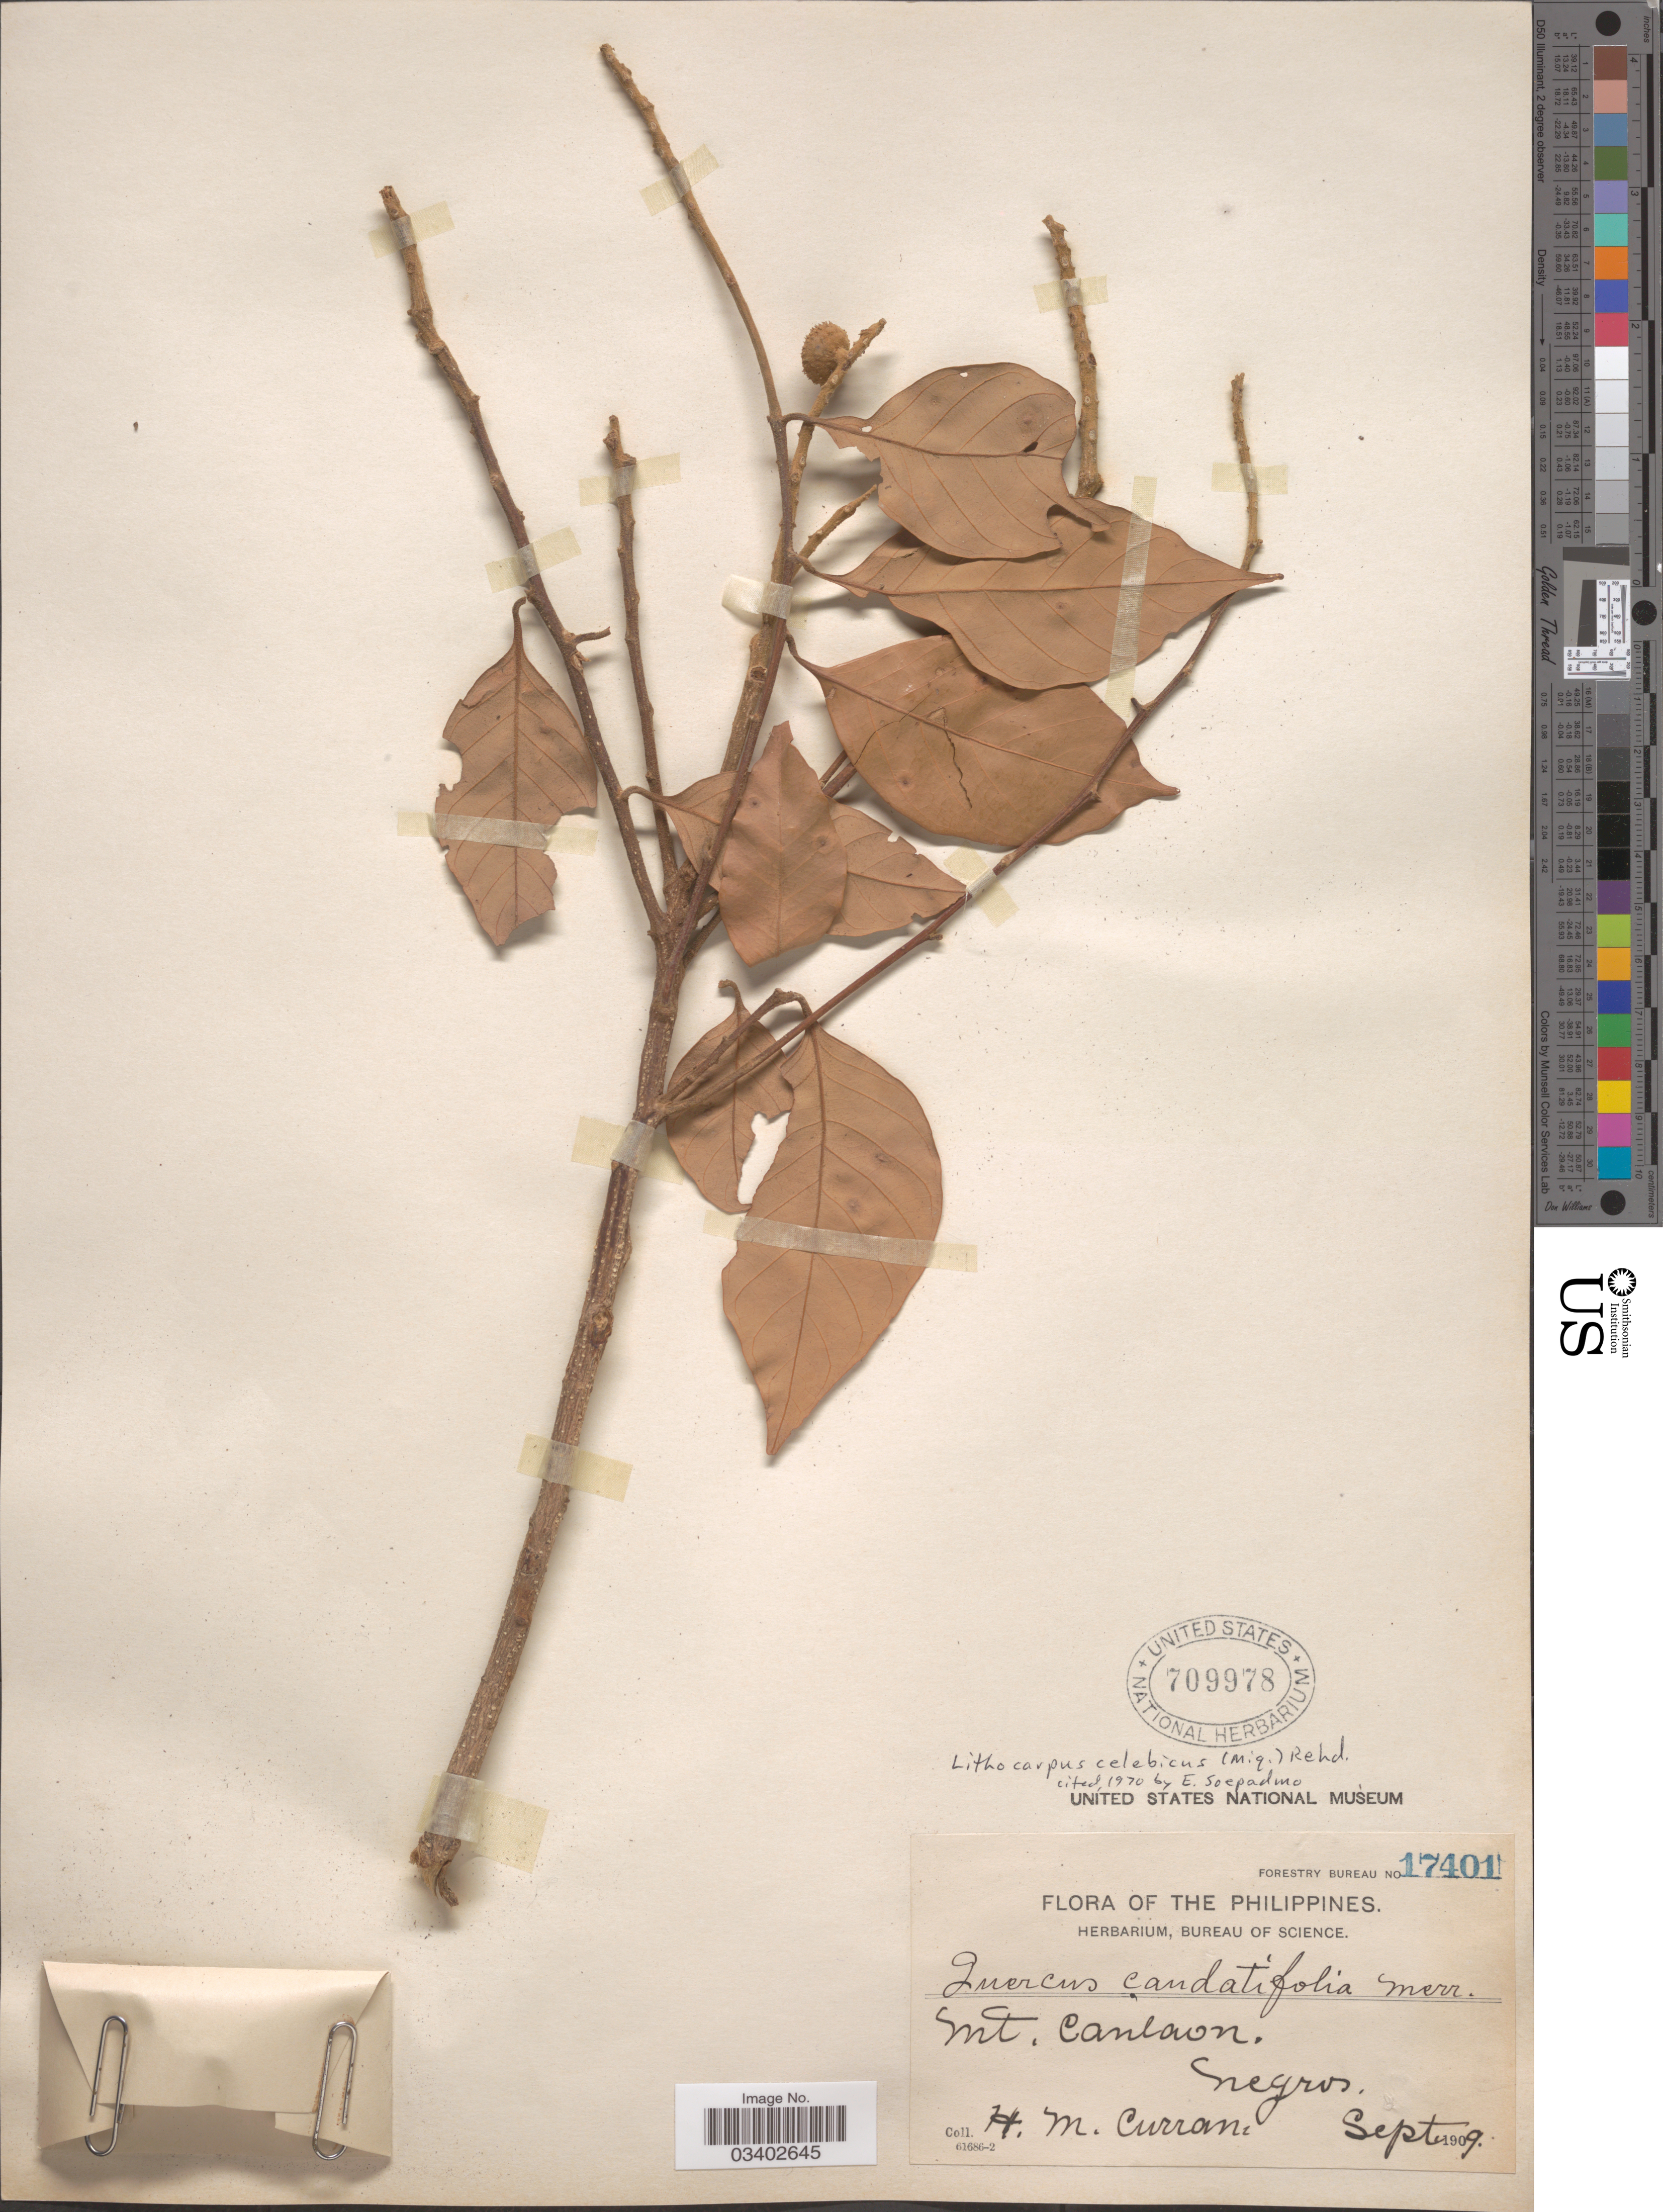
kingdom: Plantae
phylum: Tracheophyta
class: Magnoliopsida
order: Fagales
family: Fagaceae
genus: Lithocarpus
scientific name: Lithocarpus celebicus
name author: (Miq.) Rehder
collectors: H. M. Curran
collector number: Forestry Bureau 17401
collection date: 1909-09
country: Philippines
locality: Mt. Canlaon. Negros.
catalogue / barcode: US 709978